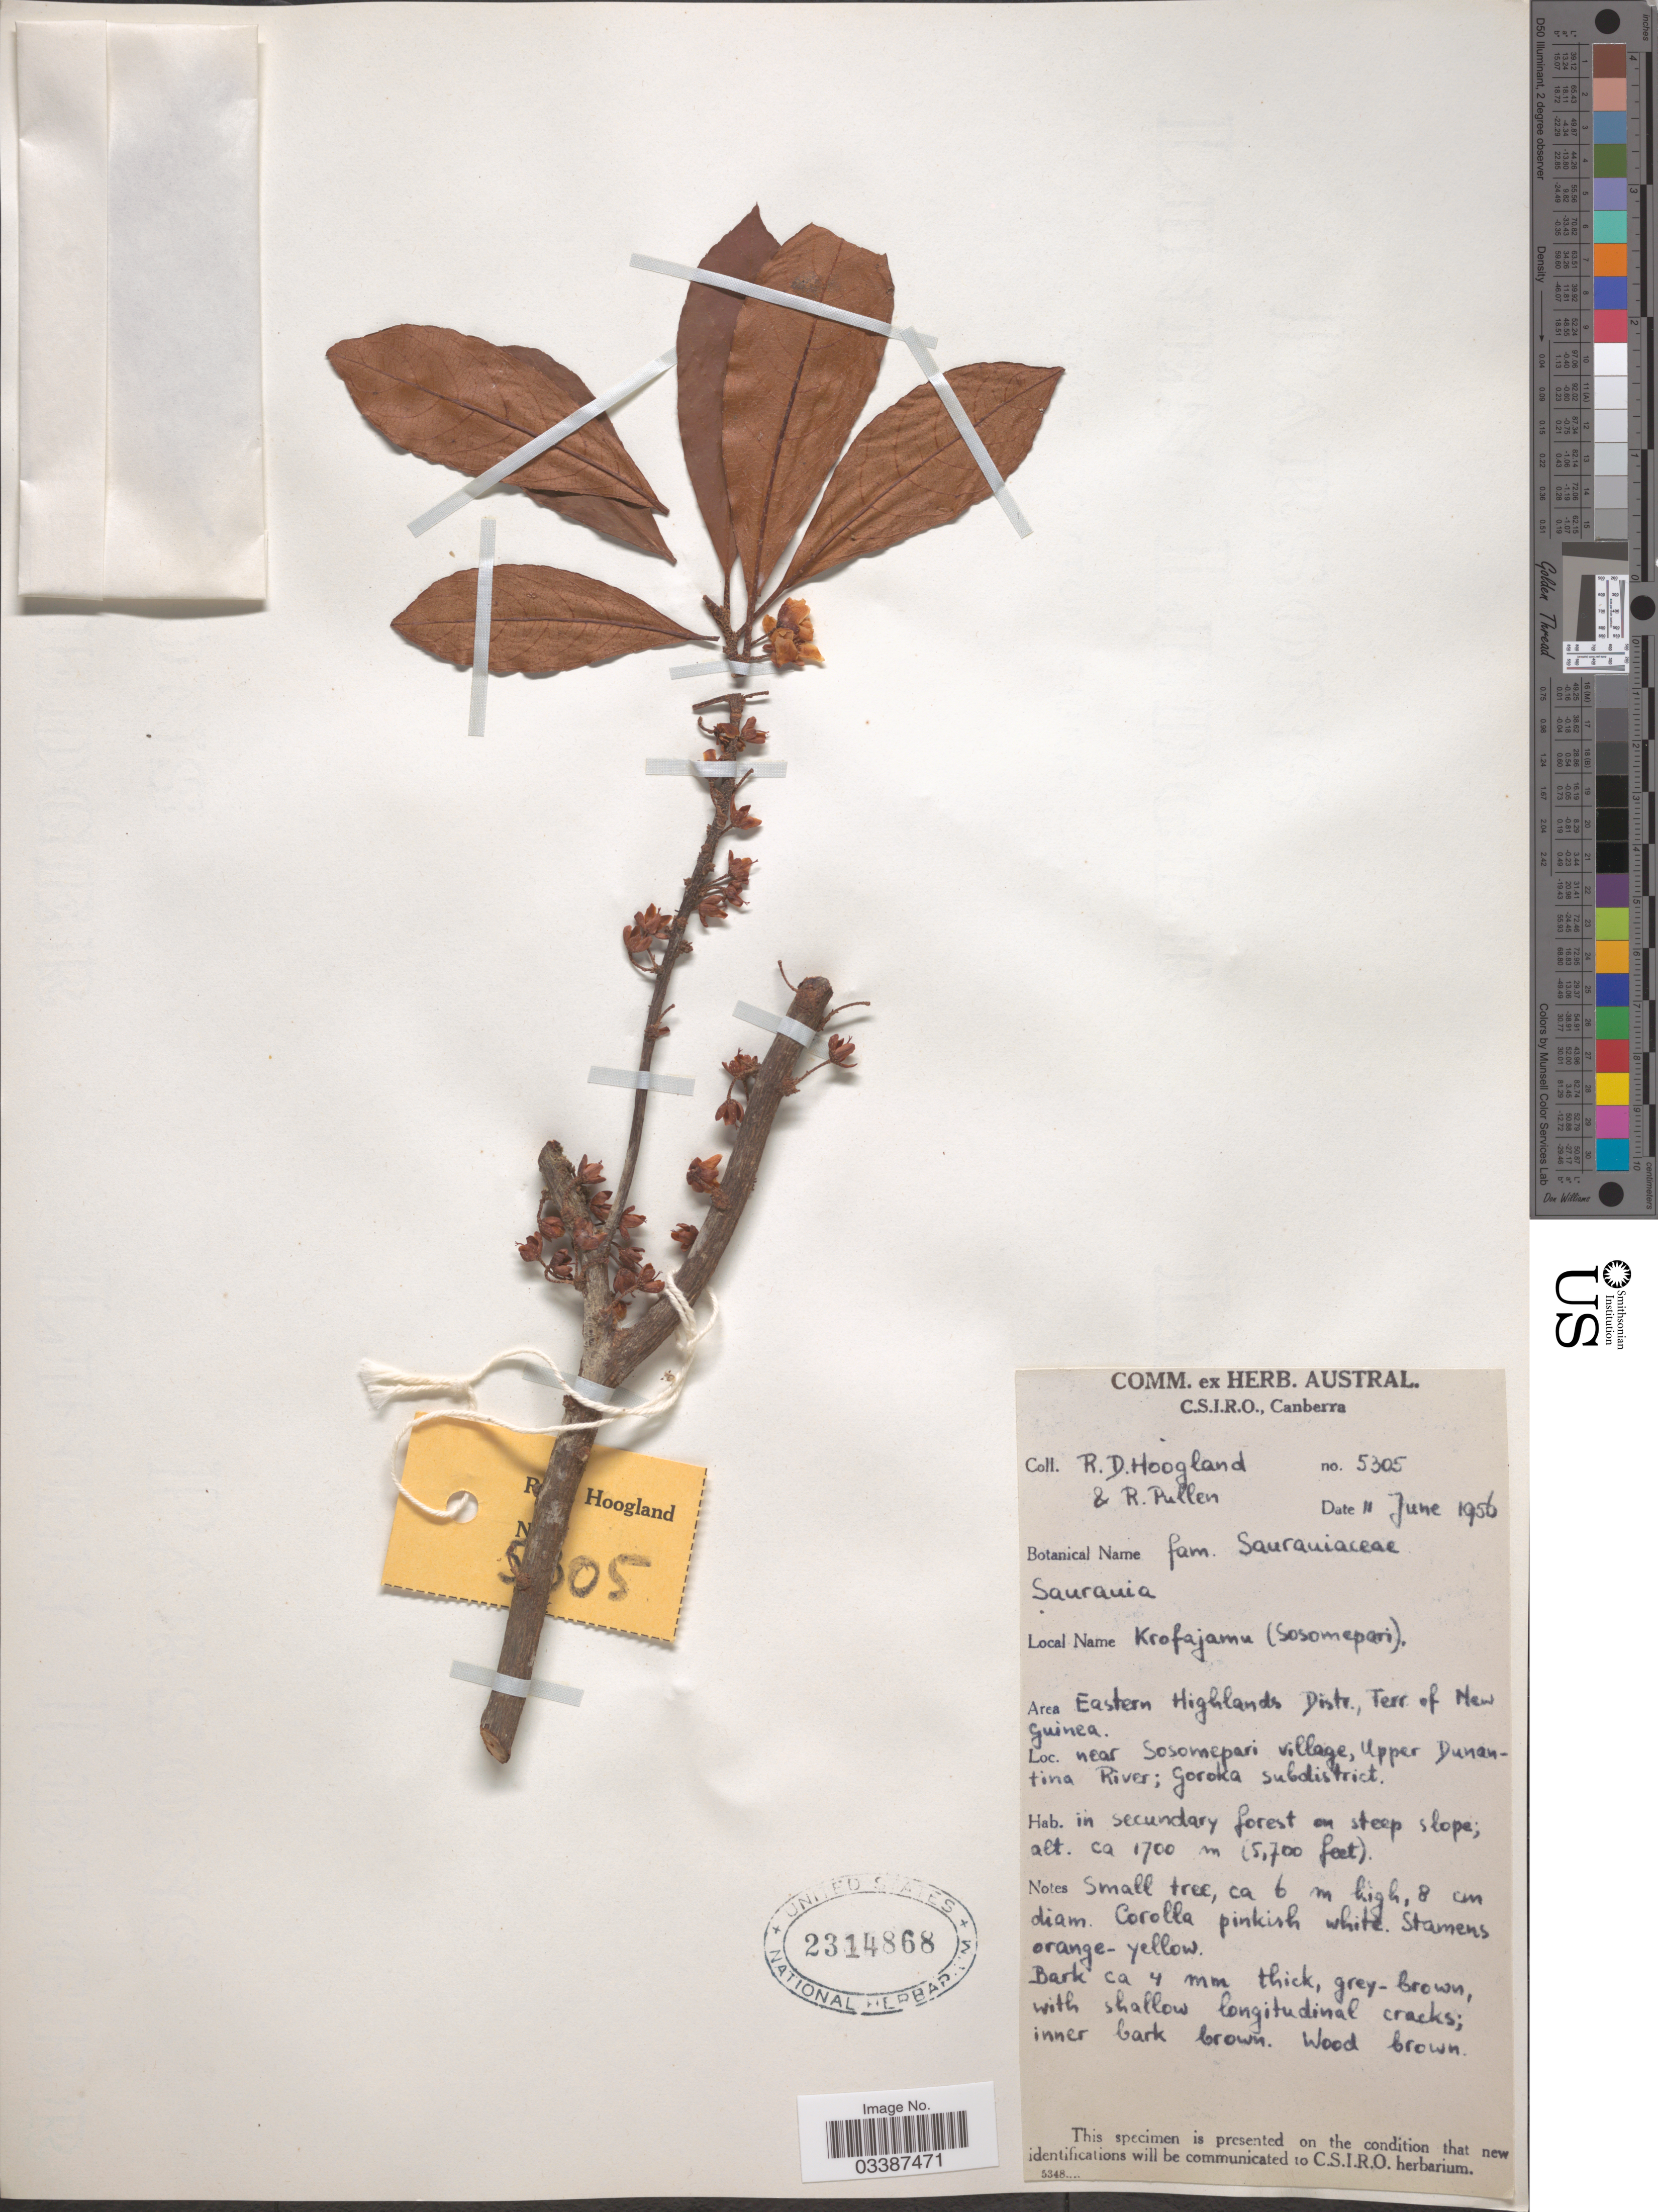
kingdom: Plantae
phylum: Tracheophyta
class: Magnoliopsida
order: Ericales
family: Actinidiaceae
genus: Saurauia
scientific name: Saurauia sp.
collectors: R. D. Hoogland & R. Pullen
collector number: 5305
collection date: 1956-06-11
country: Papua New Guinea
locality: Area Eastern Highlands Distr., Terr. of New Guinea. Near Sosomepari village, Upper Dunantina Valley; Goroka subdistrict.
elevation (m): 1737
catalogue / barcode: US 2314868